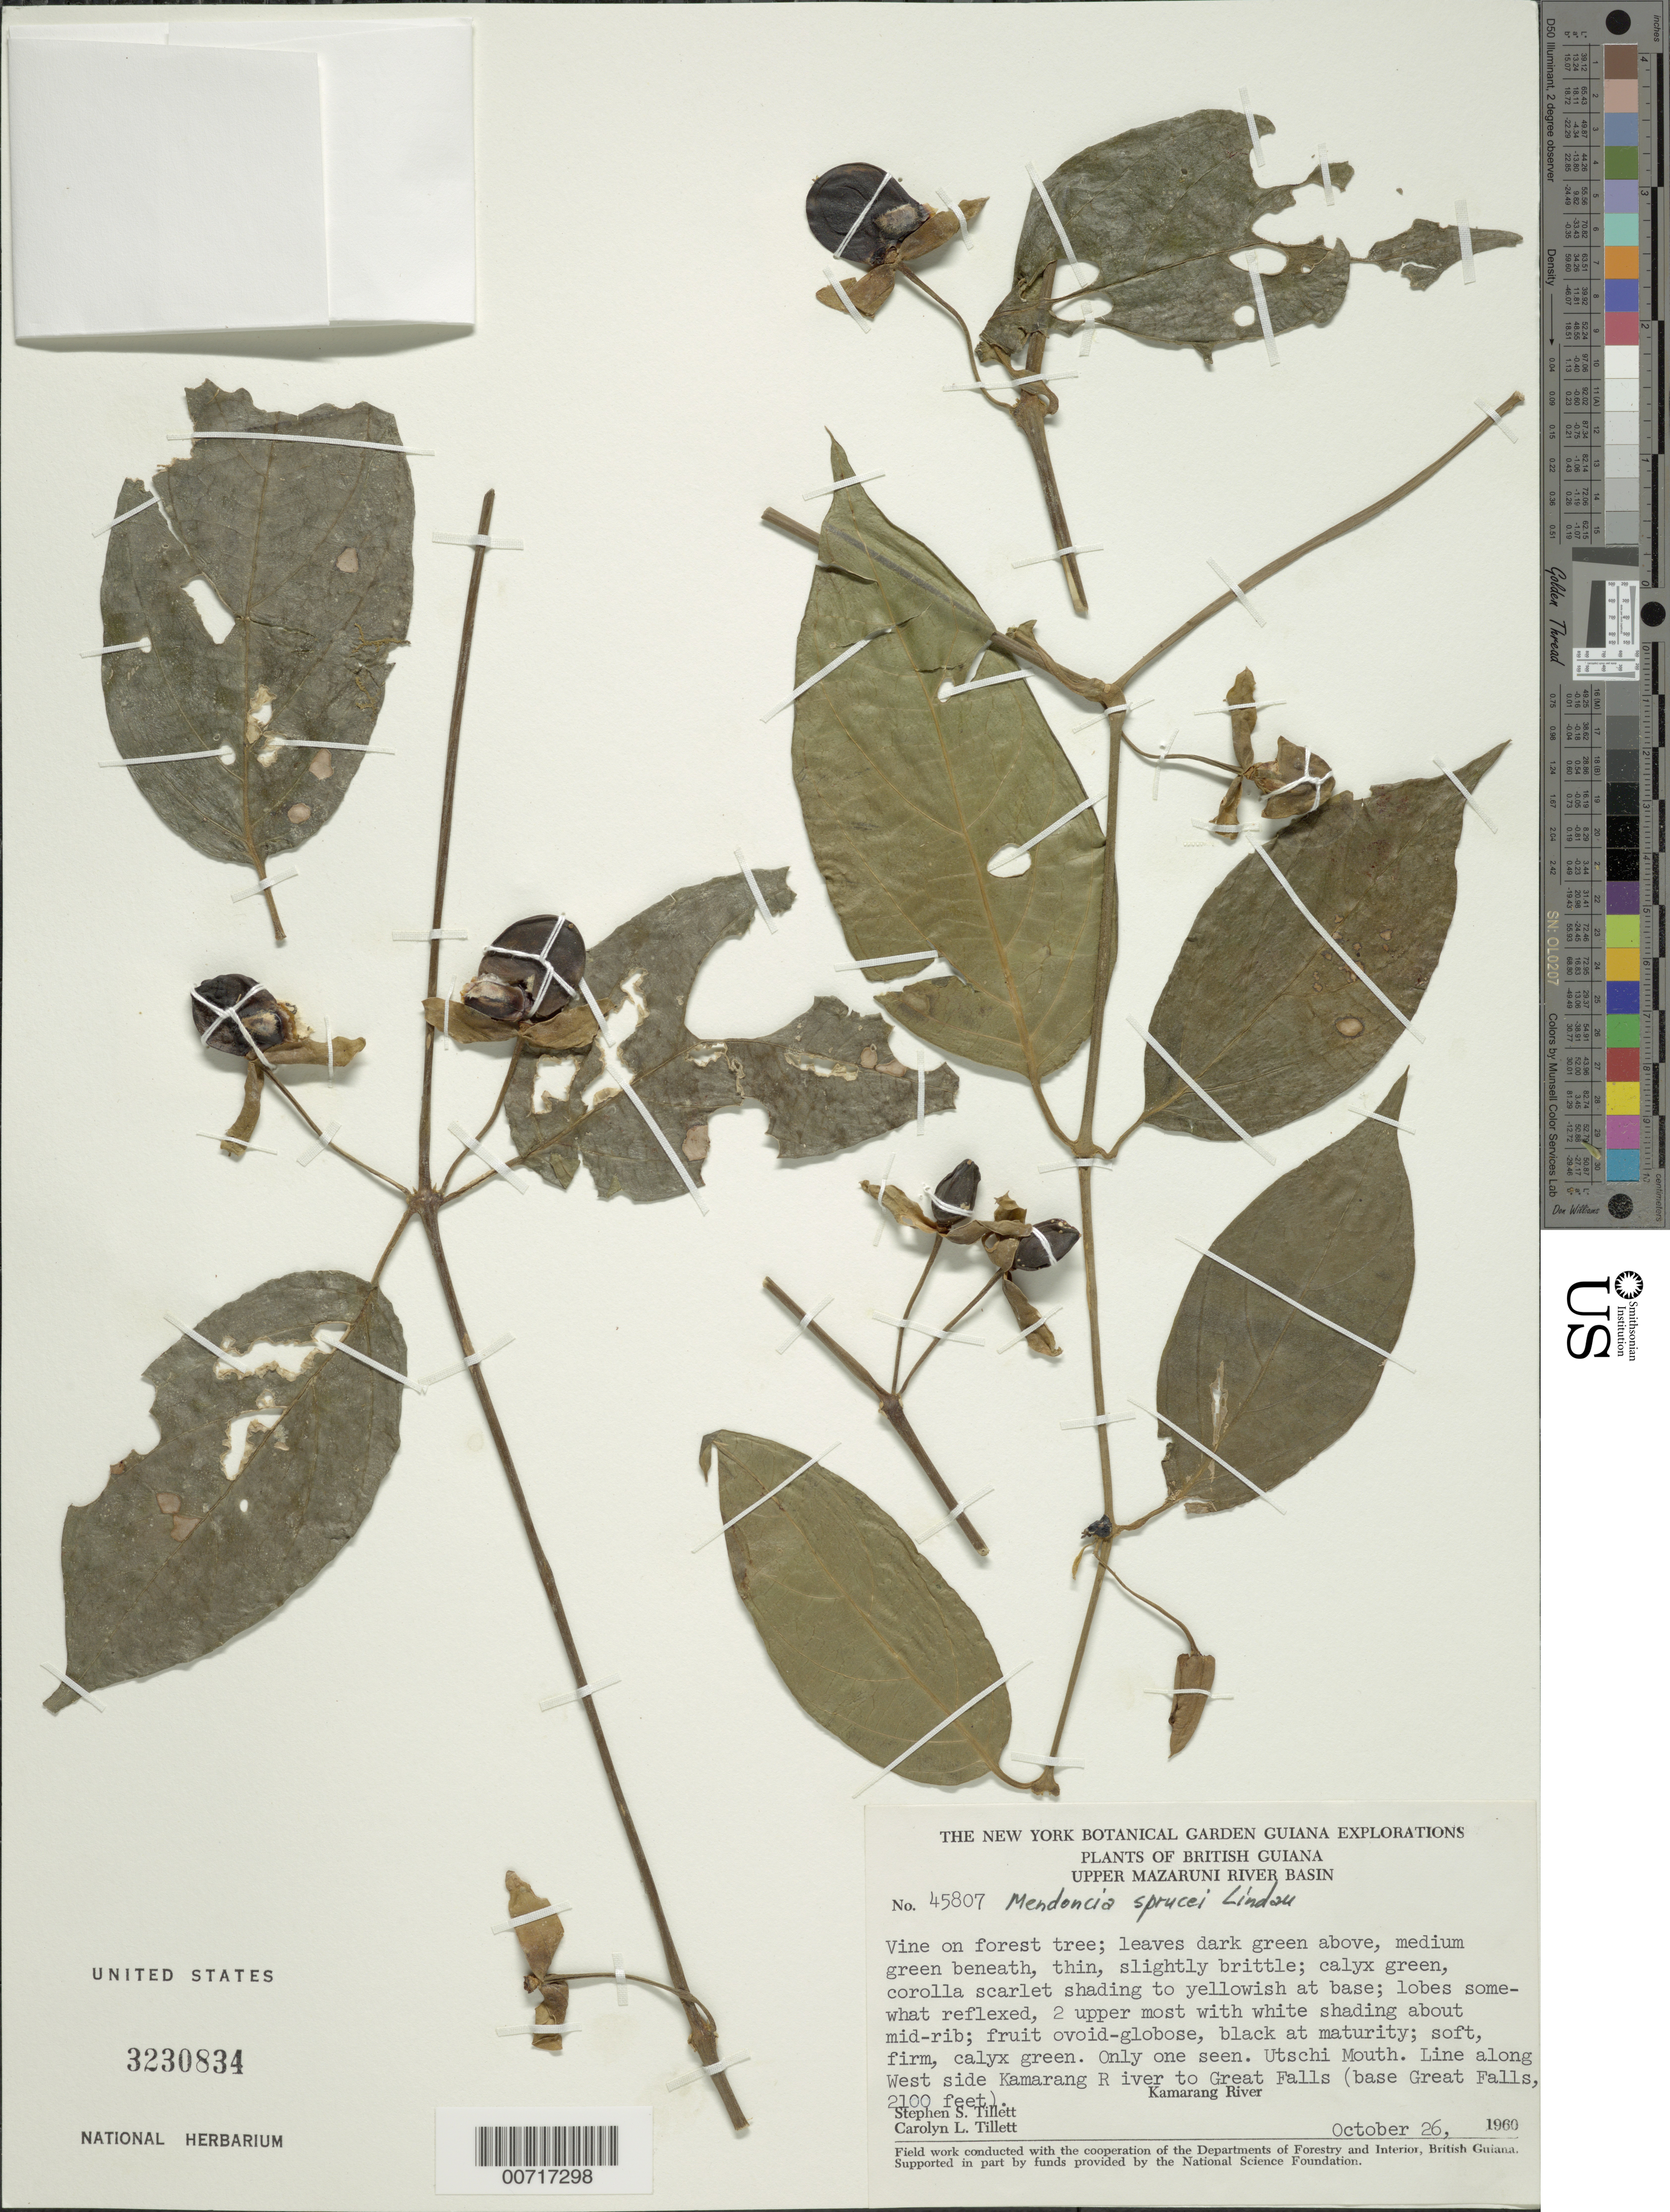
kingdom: Plantae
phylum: Tracheophyta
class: Magnoliopsida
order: Lamiales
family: Acanthaceae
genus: Mendoncia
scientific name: Mendoncia sprucei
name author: Lindau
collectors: S. S. Tillett, C. L. Tillett & R. Boyan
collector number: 45807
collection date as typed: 26-Oct-60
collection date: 1960-10-26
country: Guyana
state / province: Cuyuni-Mazaruni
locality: Kamarang R., Utschi Mouth. Line along W side Kamarang River to Great Falls (base Great Falls, 2100 ft)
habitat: On forest tree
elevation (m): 820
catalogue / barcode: US 3230834